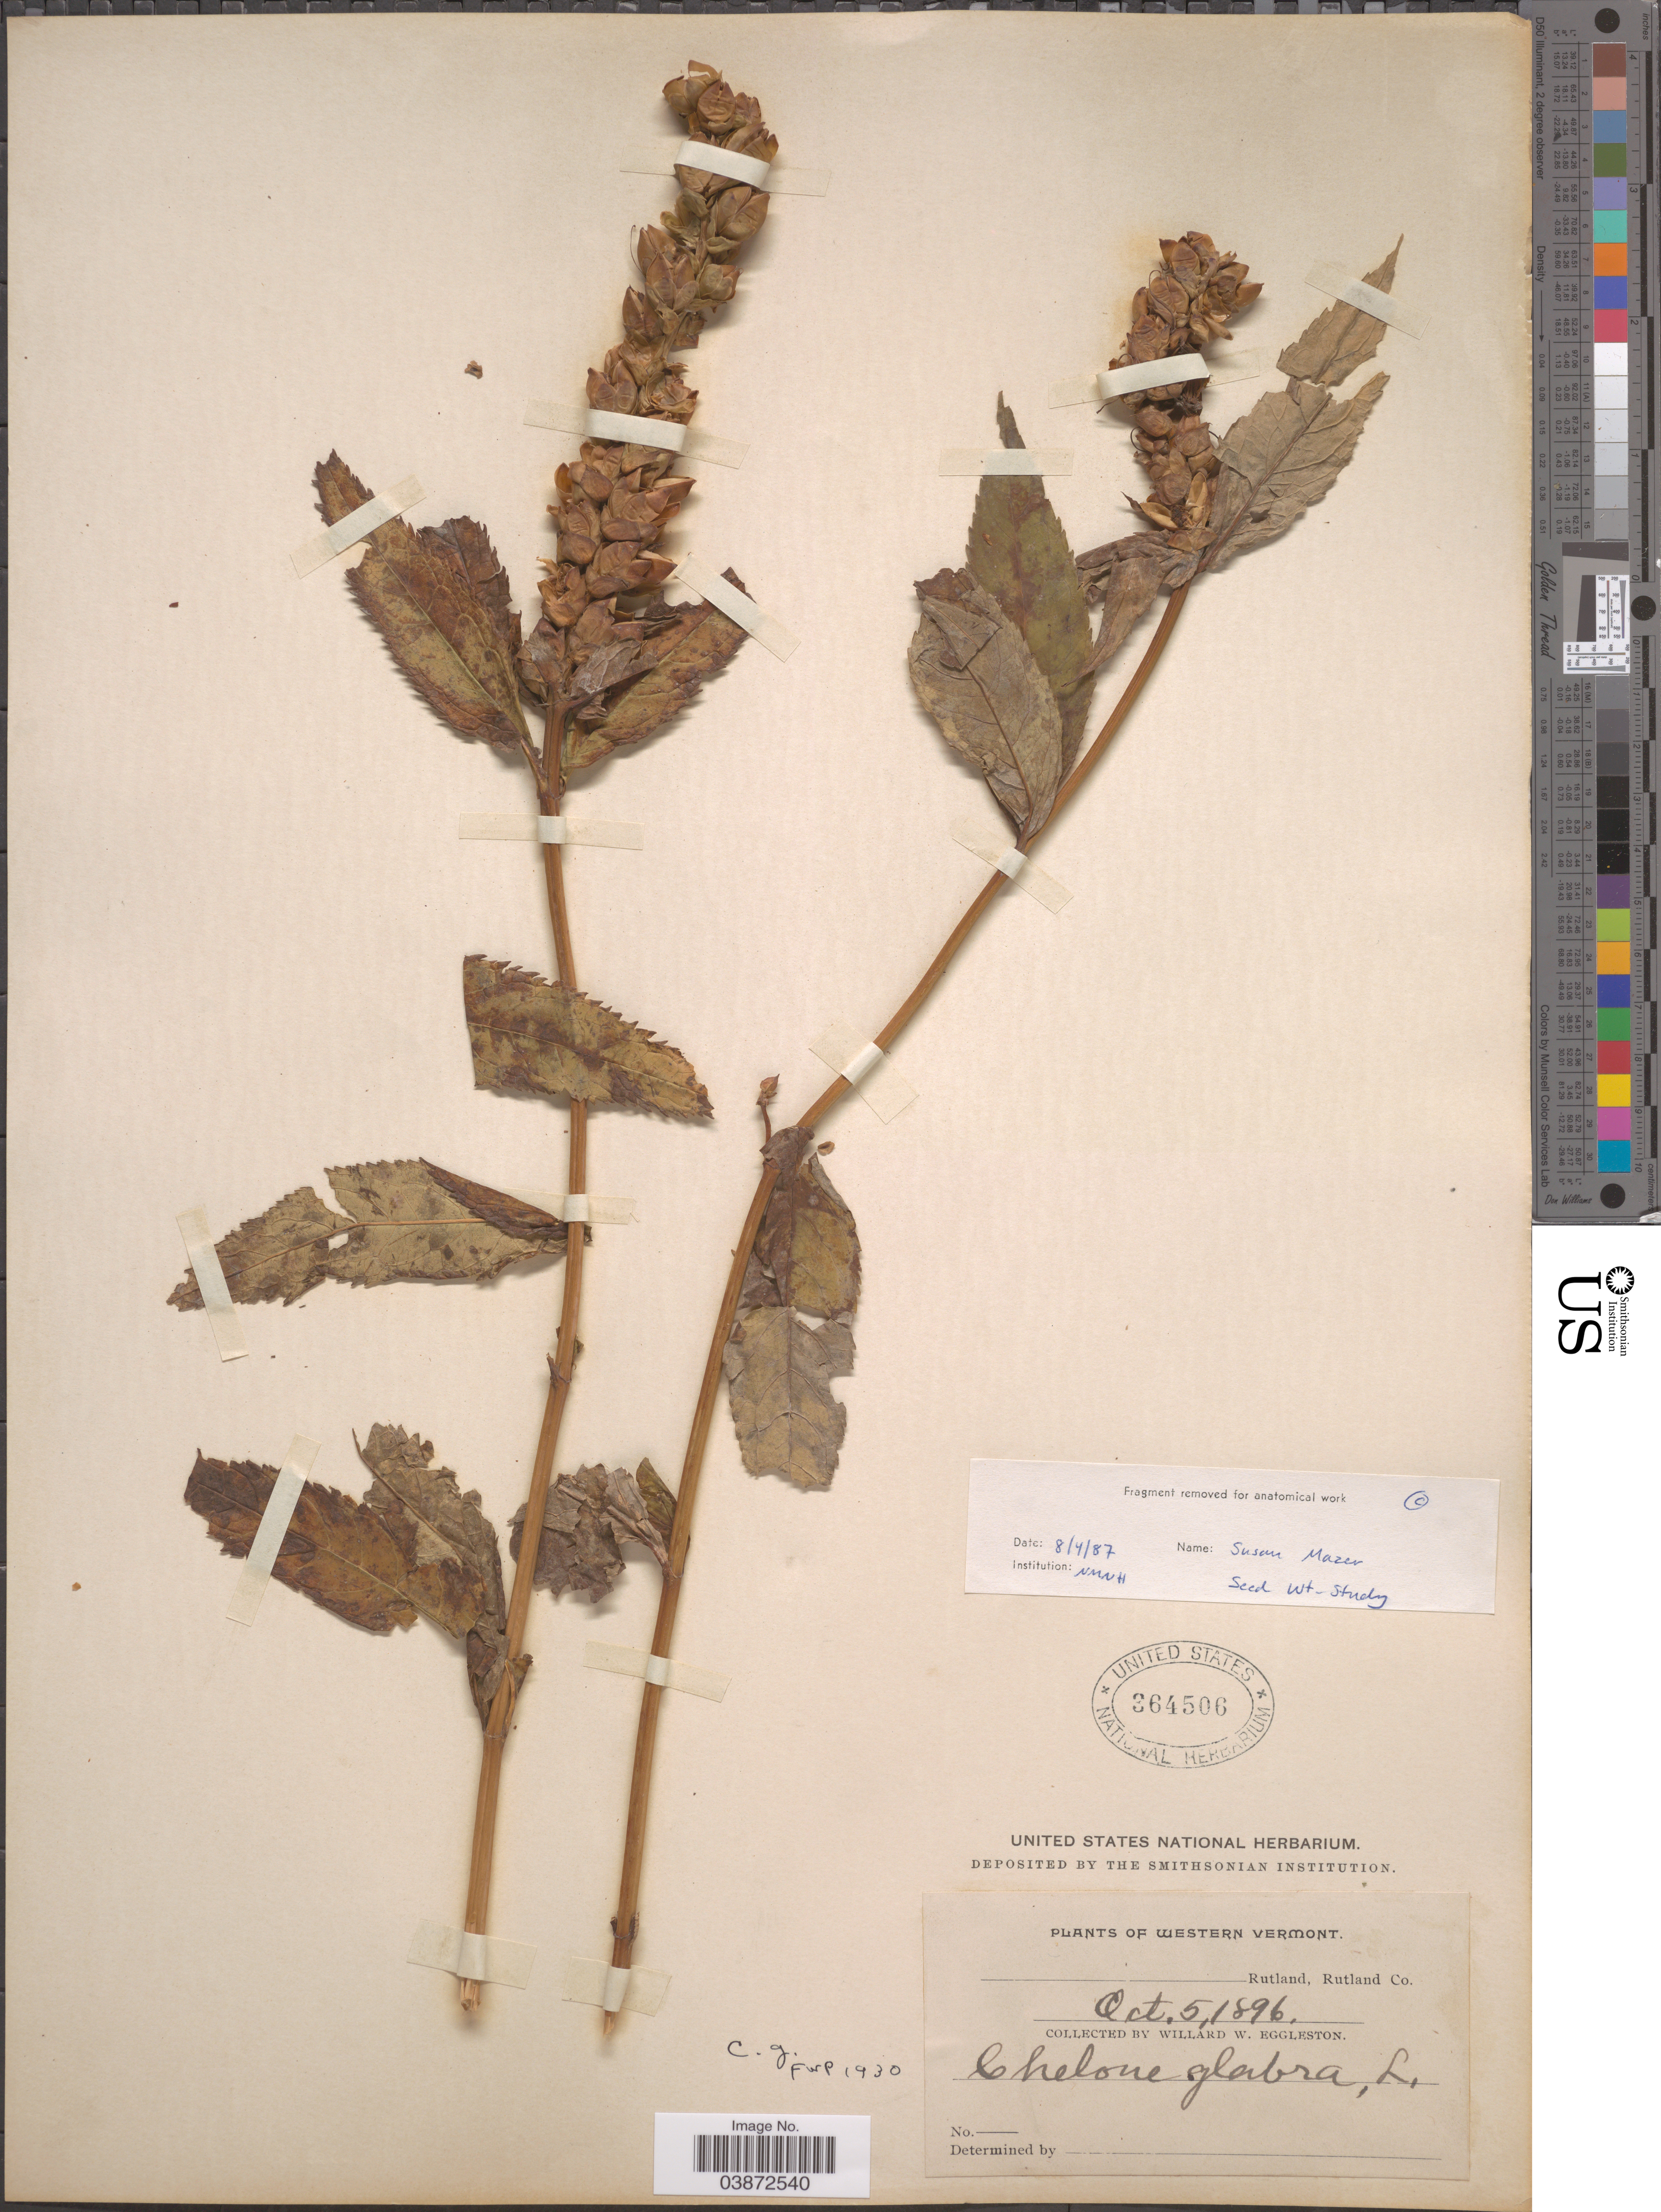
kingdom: Plantae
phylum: Tracheophyta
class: Magnoliopsida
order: Lamiales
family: Plantaginaceae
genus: Chelone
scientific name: Chelone glabra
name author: L.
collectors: W. W. Eggleston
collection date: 1896-10-05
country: United States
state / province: Vermont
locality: Western Vermont. Rutland, Rutland Co.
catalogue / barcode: US 364506